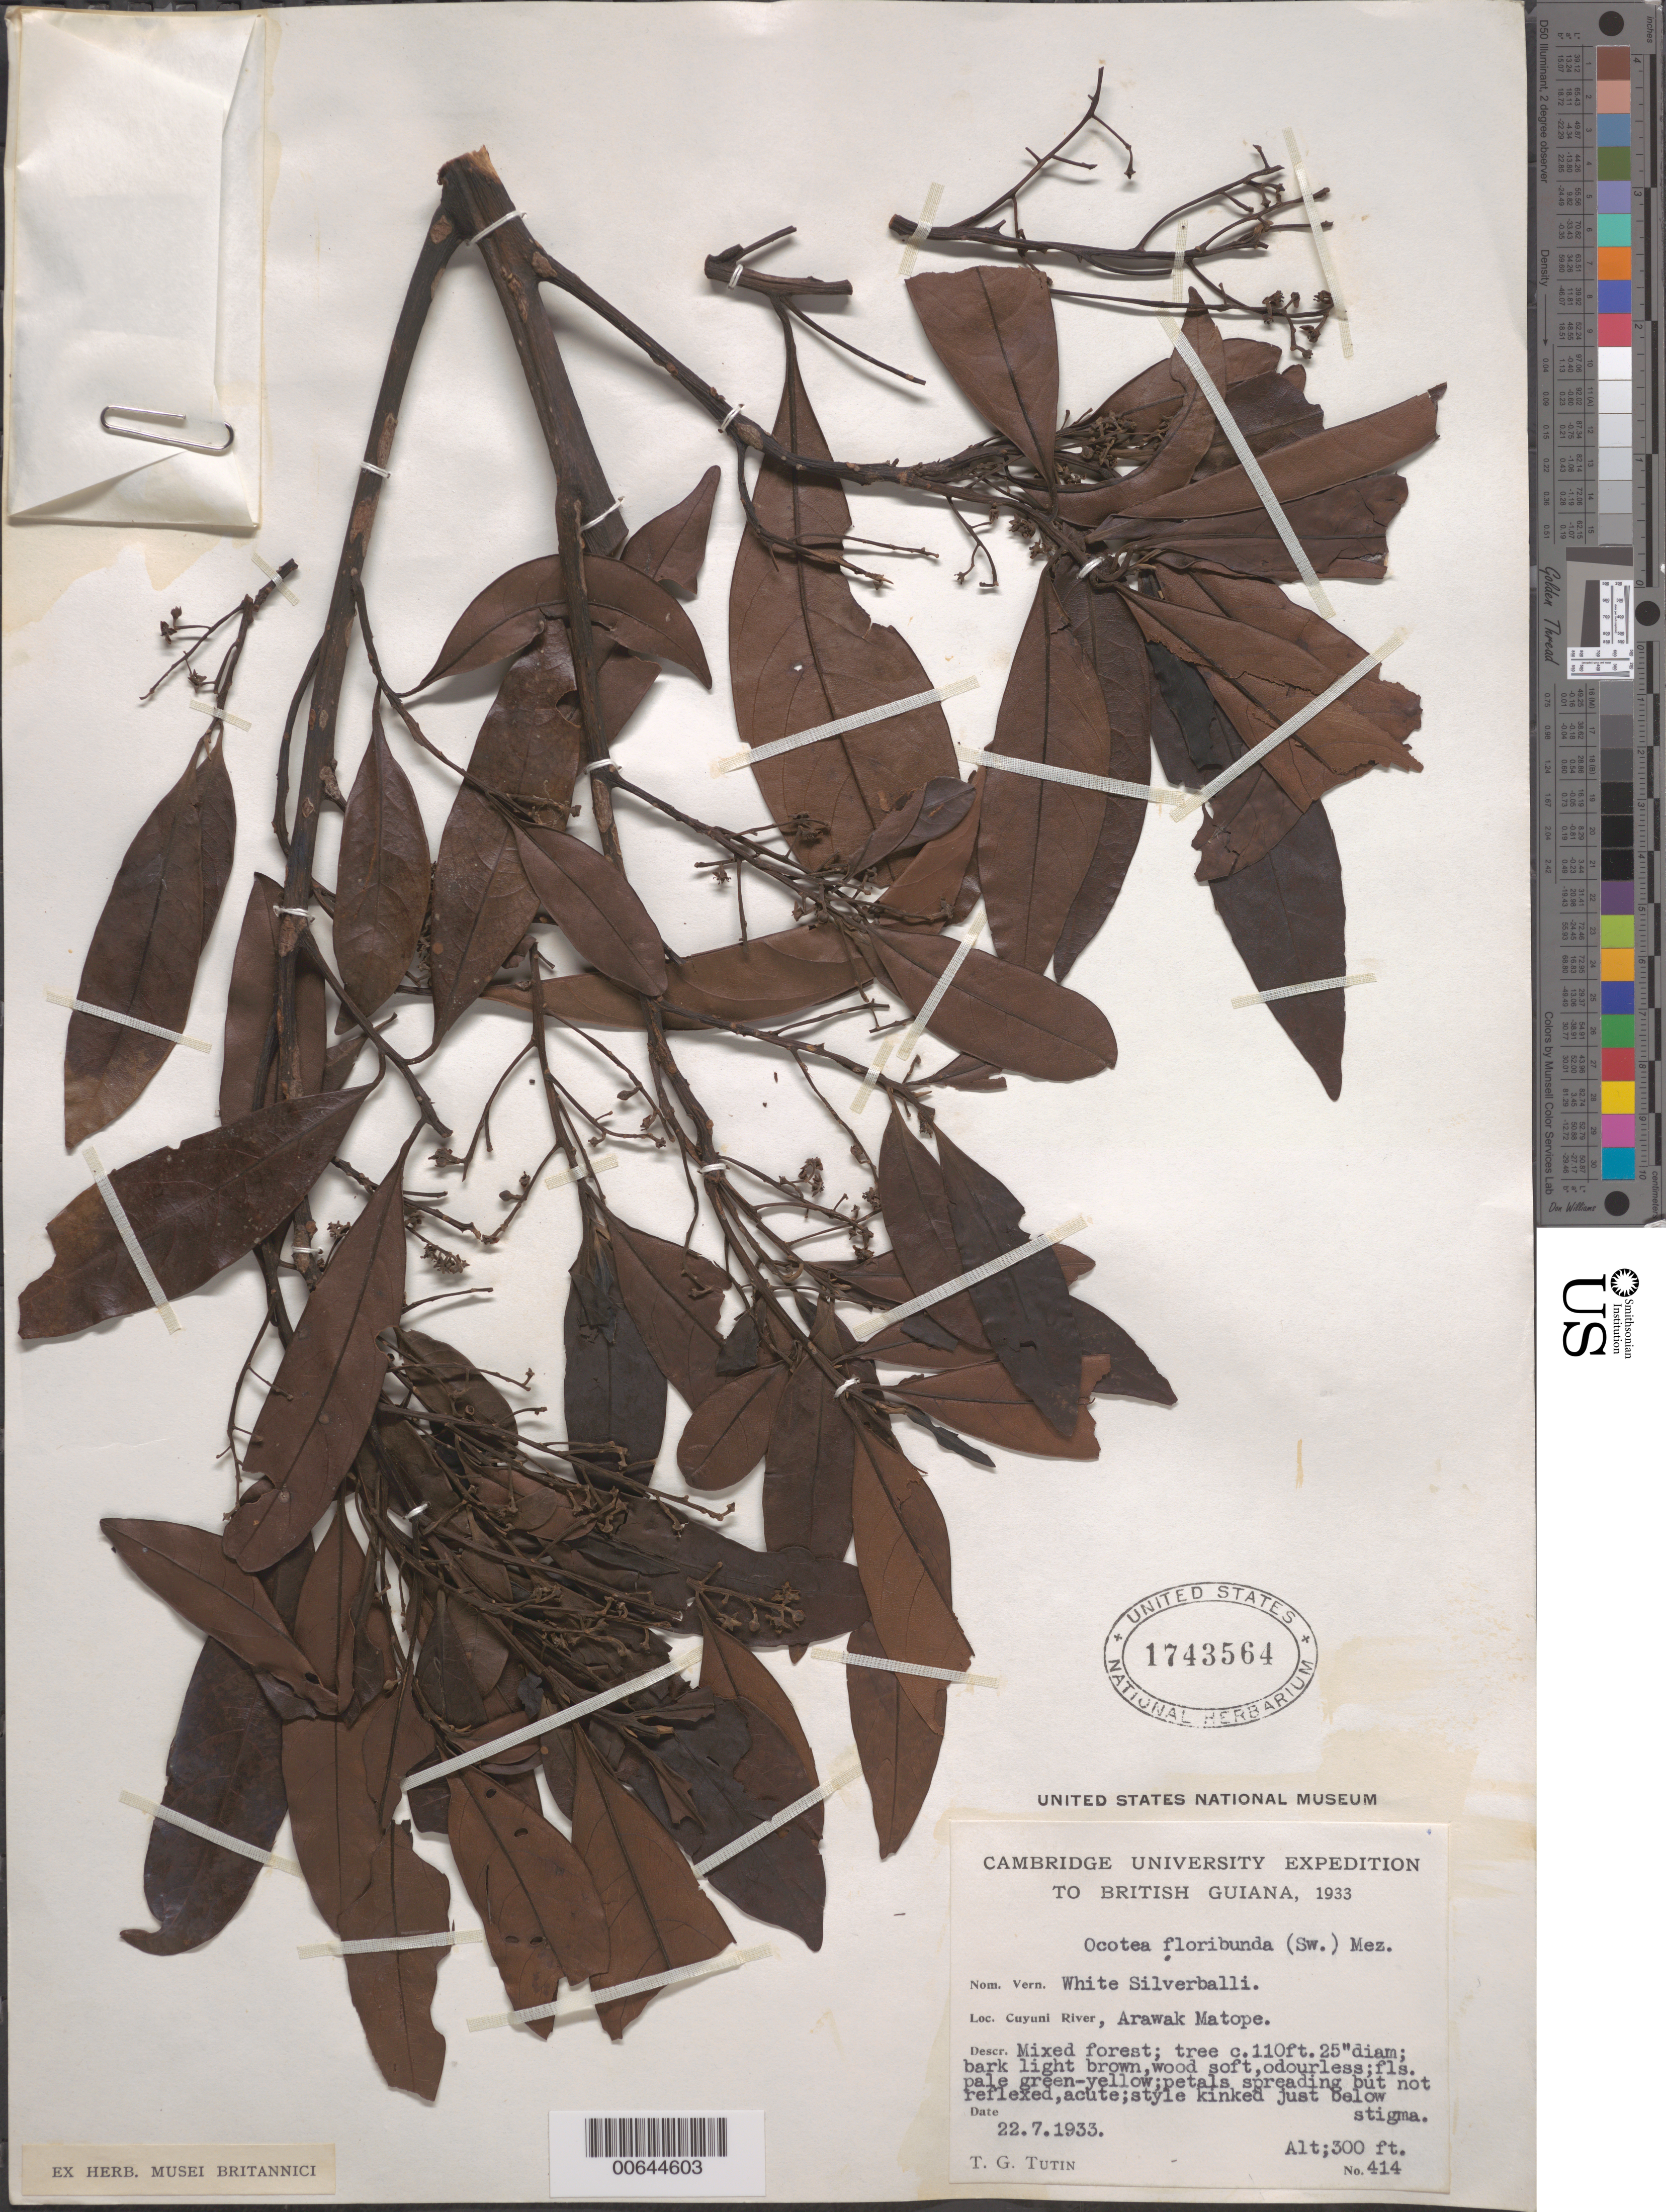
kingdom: Plantae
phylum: Tracheophyta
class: Magnoliopsida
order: Laurales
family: Lauraceae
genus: Ocotea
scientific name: Ocotea floribunda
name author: (Sw.) Mez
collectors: T. G. Tutin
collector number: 414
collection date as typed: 22-Jul-33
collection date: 1933-07-22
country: Guyana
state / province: Cuyuni-Mazaruni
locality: Arawak Matope, Cuyuni R.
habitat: Mixed forest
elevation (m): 91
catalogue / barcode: US 1743564